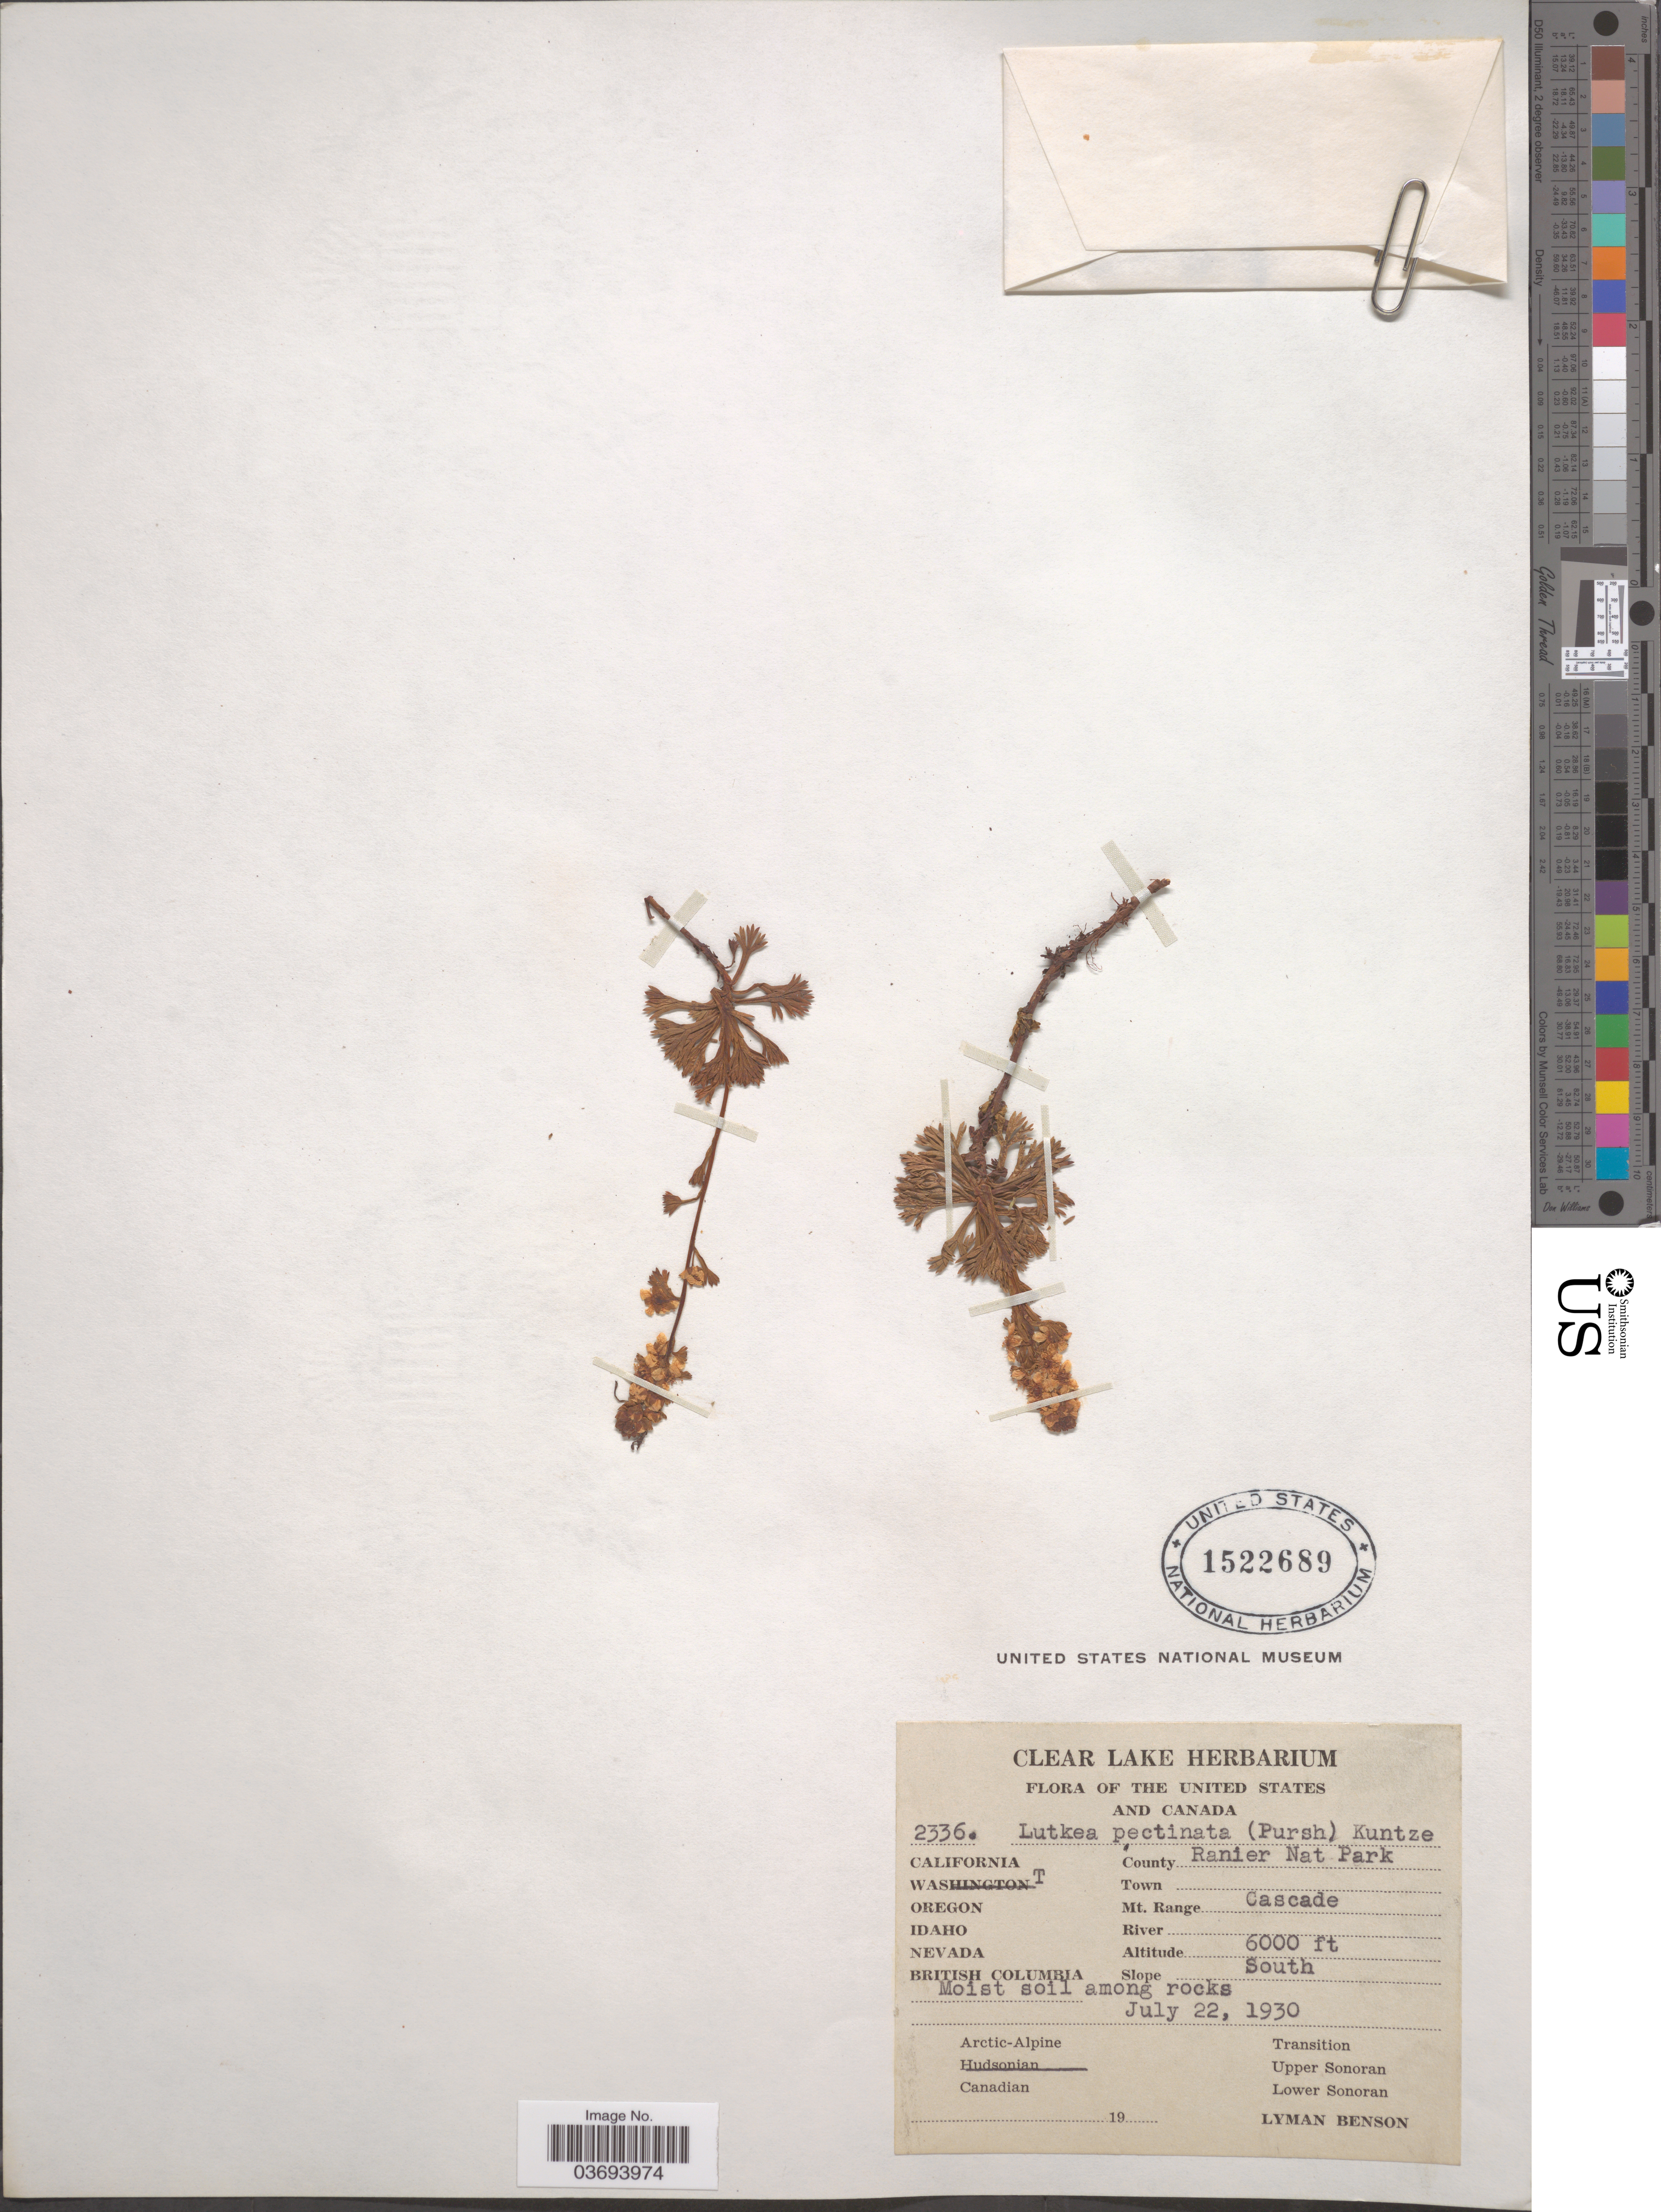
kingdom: Plantae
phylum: Tracheophyta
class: Magnoliopsida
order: Rosales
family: Rosaceae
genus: Luetkea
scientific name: Luetkea pectinata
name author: (Pursh) Kuntze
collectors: L. D. Benson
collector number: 2336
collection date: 1930-07-22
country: United States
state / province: Washington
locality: Ranier Nat Park. Mt. Range Cascade. Slope South. Hudsonian.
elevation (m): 1829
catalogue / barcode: US 1522689